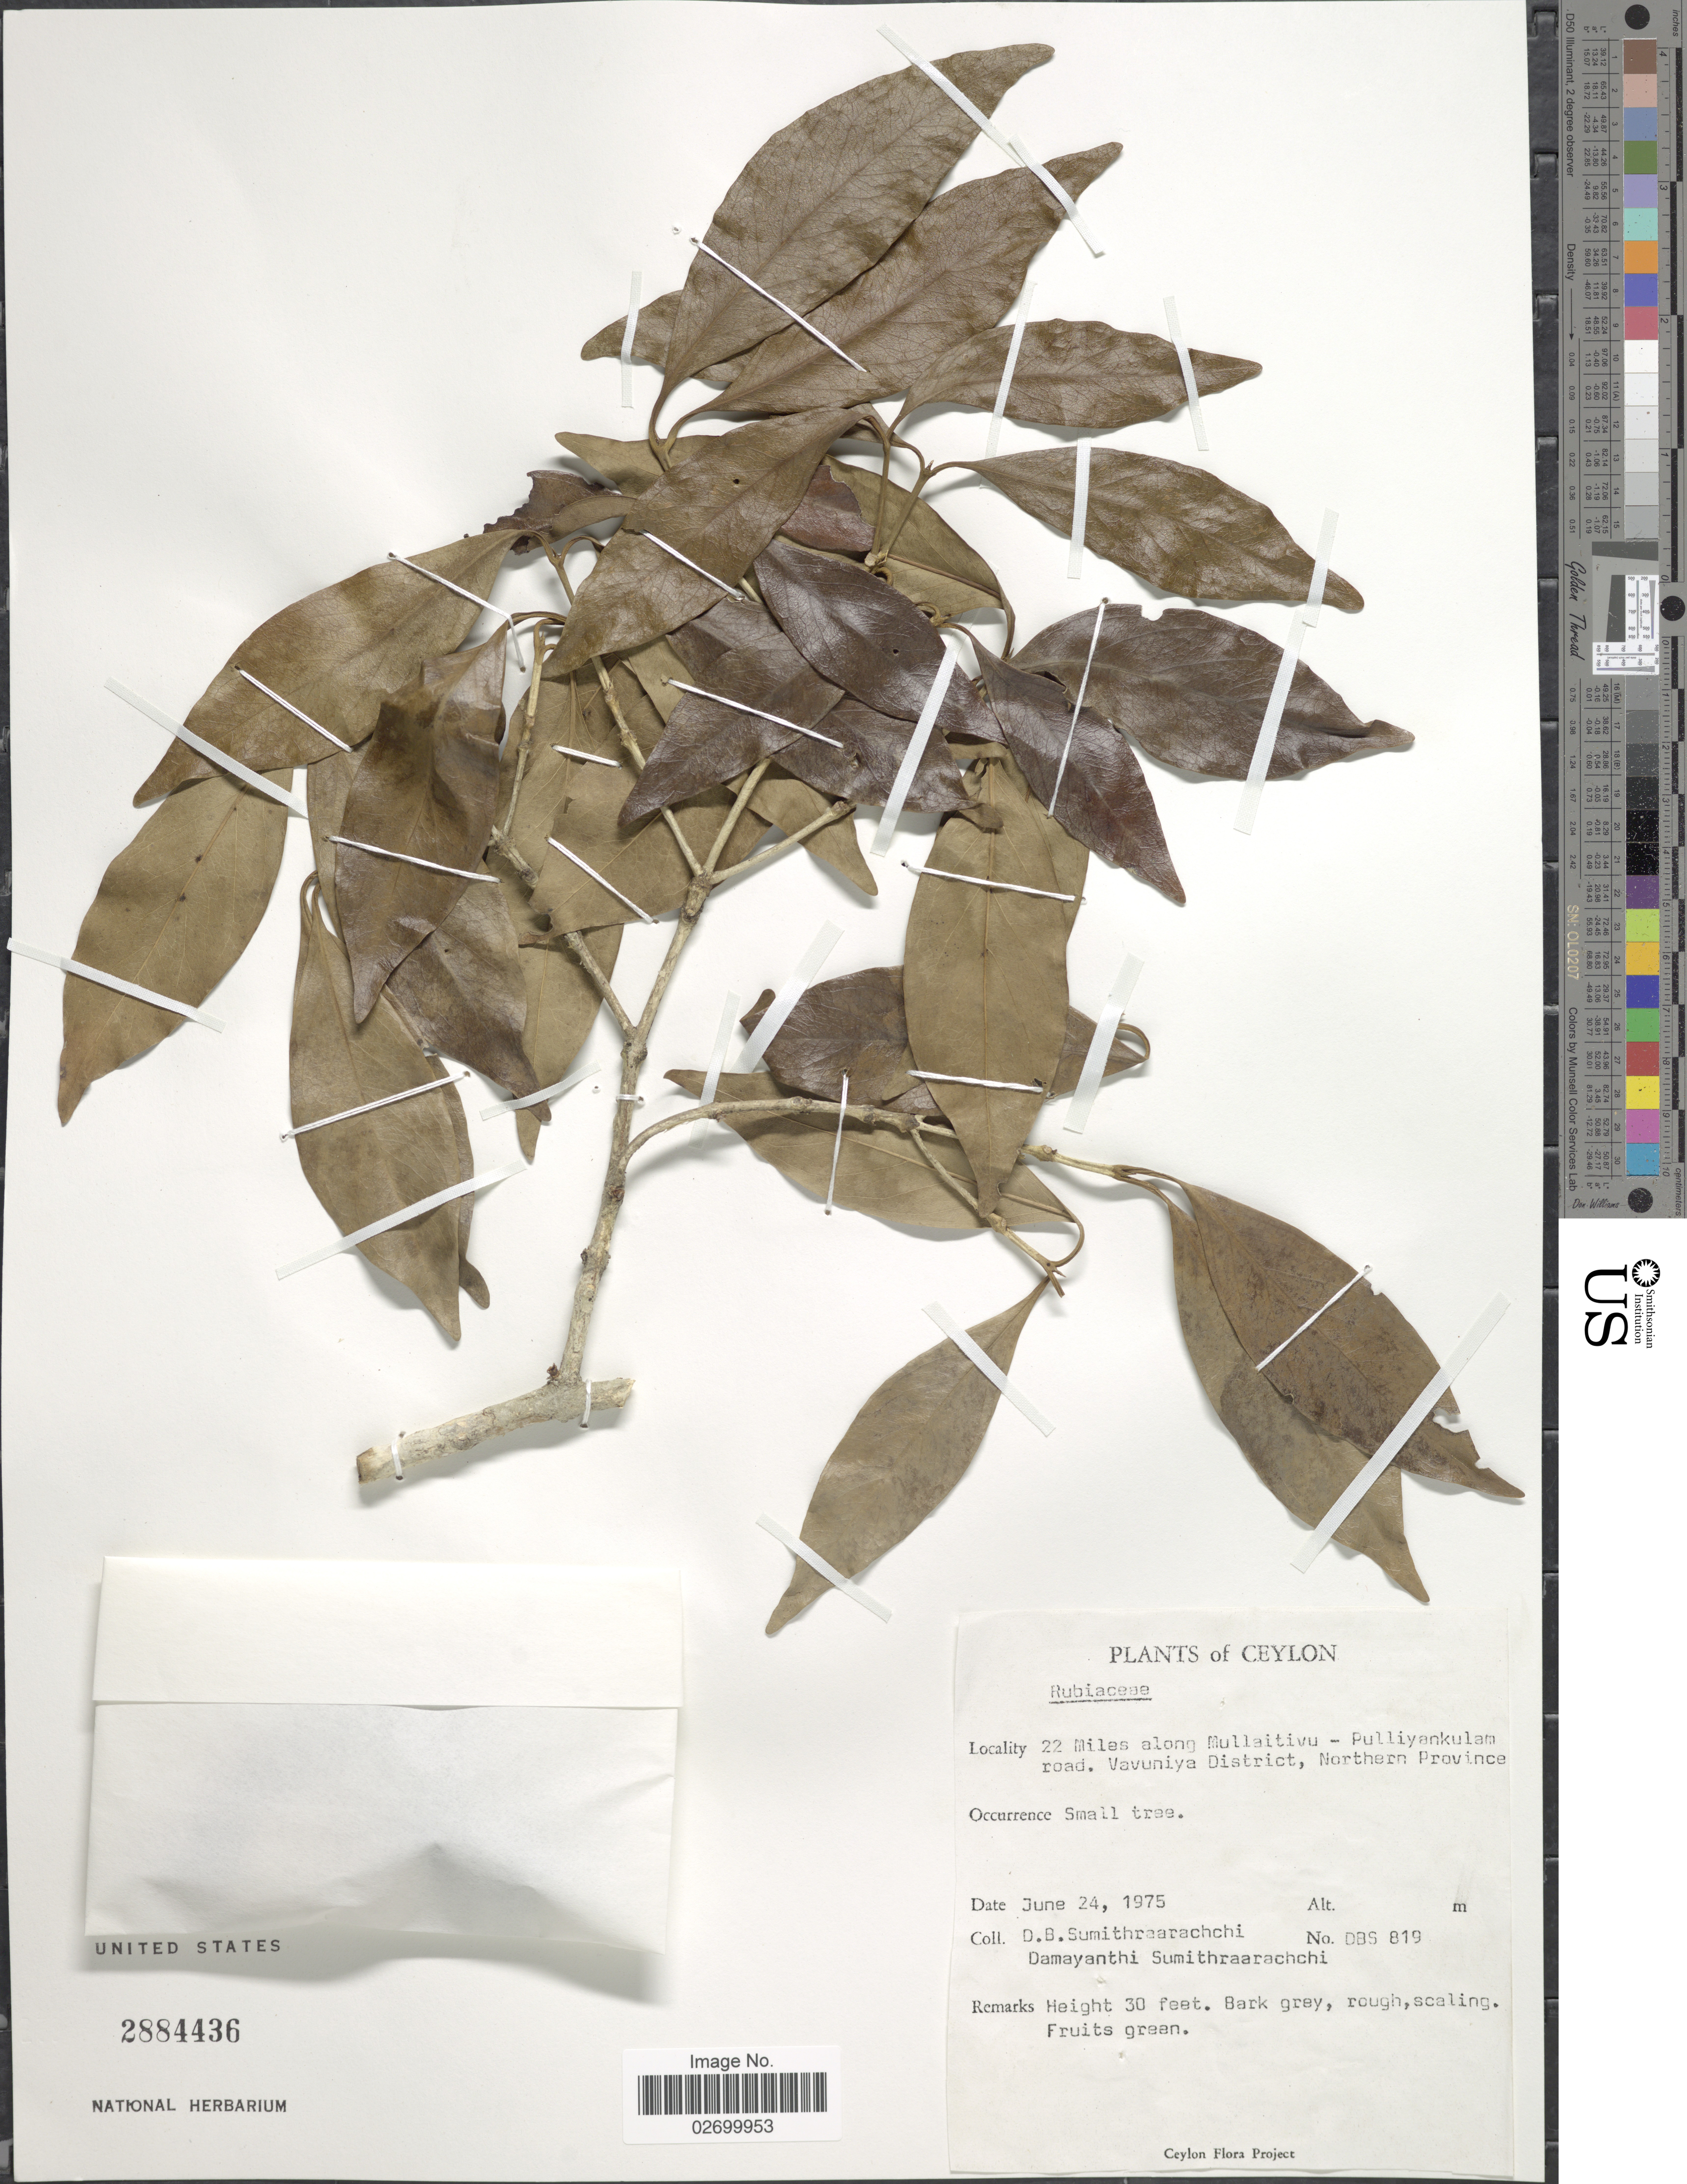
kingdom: Plantae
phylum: Tracheophyta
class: Magnoliopsida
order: Gentianales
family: Rubiaceae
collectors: D. B. Sumithraarachchi & D. Sumithraarachchi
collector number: DBS 819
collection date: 1975-06-24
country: Sri Lanka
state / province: Northern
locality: Ceylon. 22 miles along Mullaitivi - Pulliyankulam road, Vavuniya District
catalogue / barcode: US 2884436